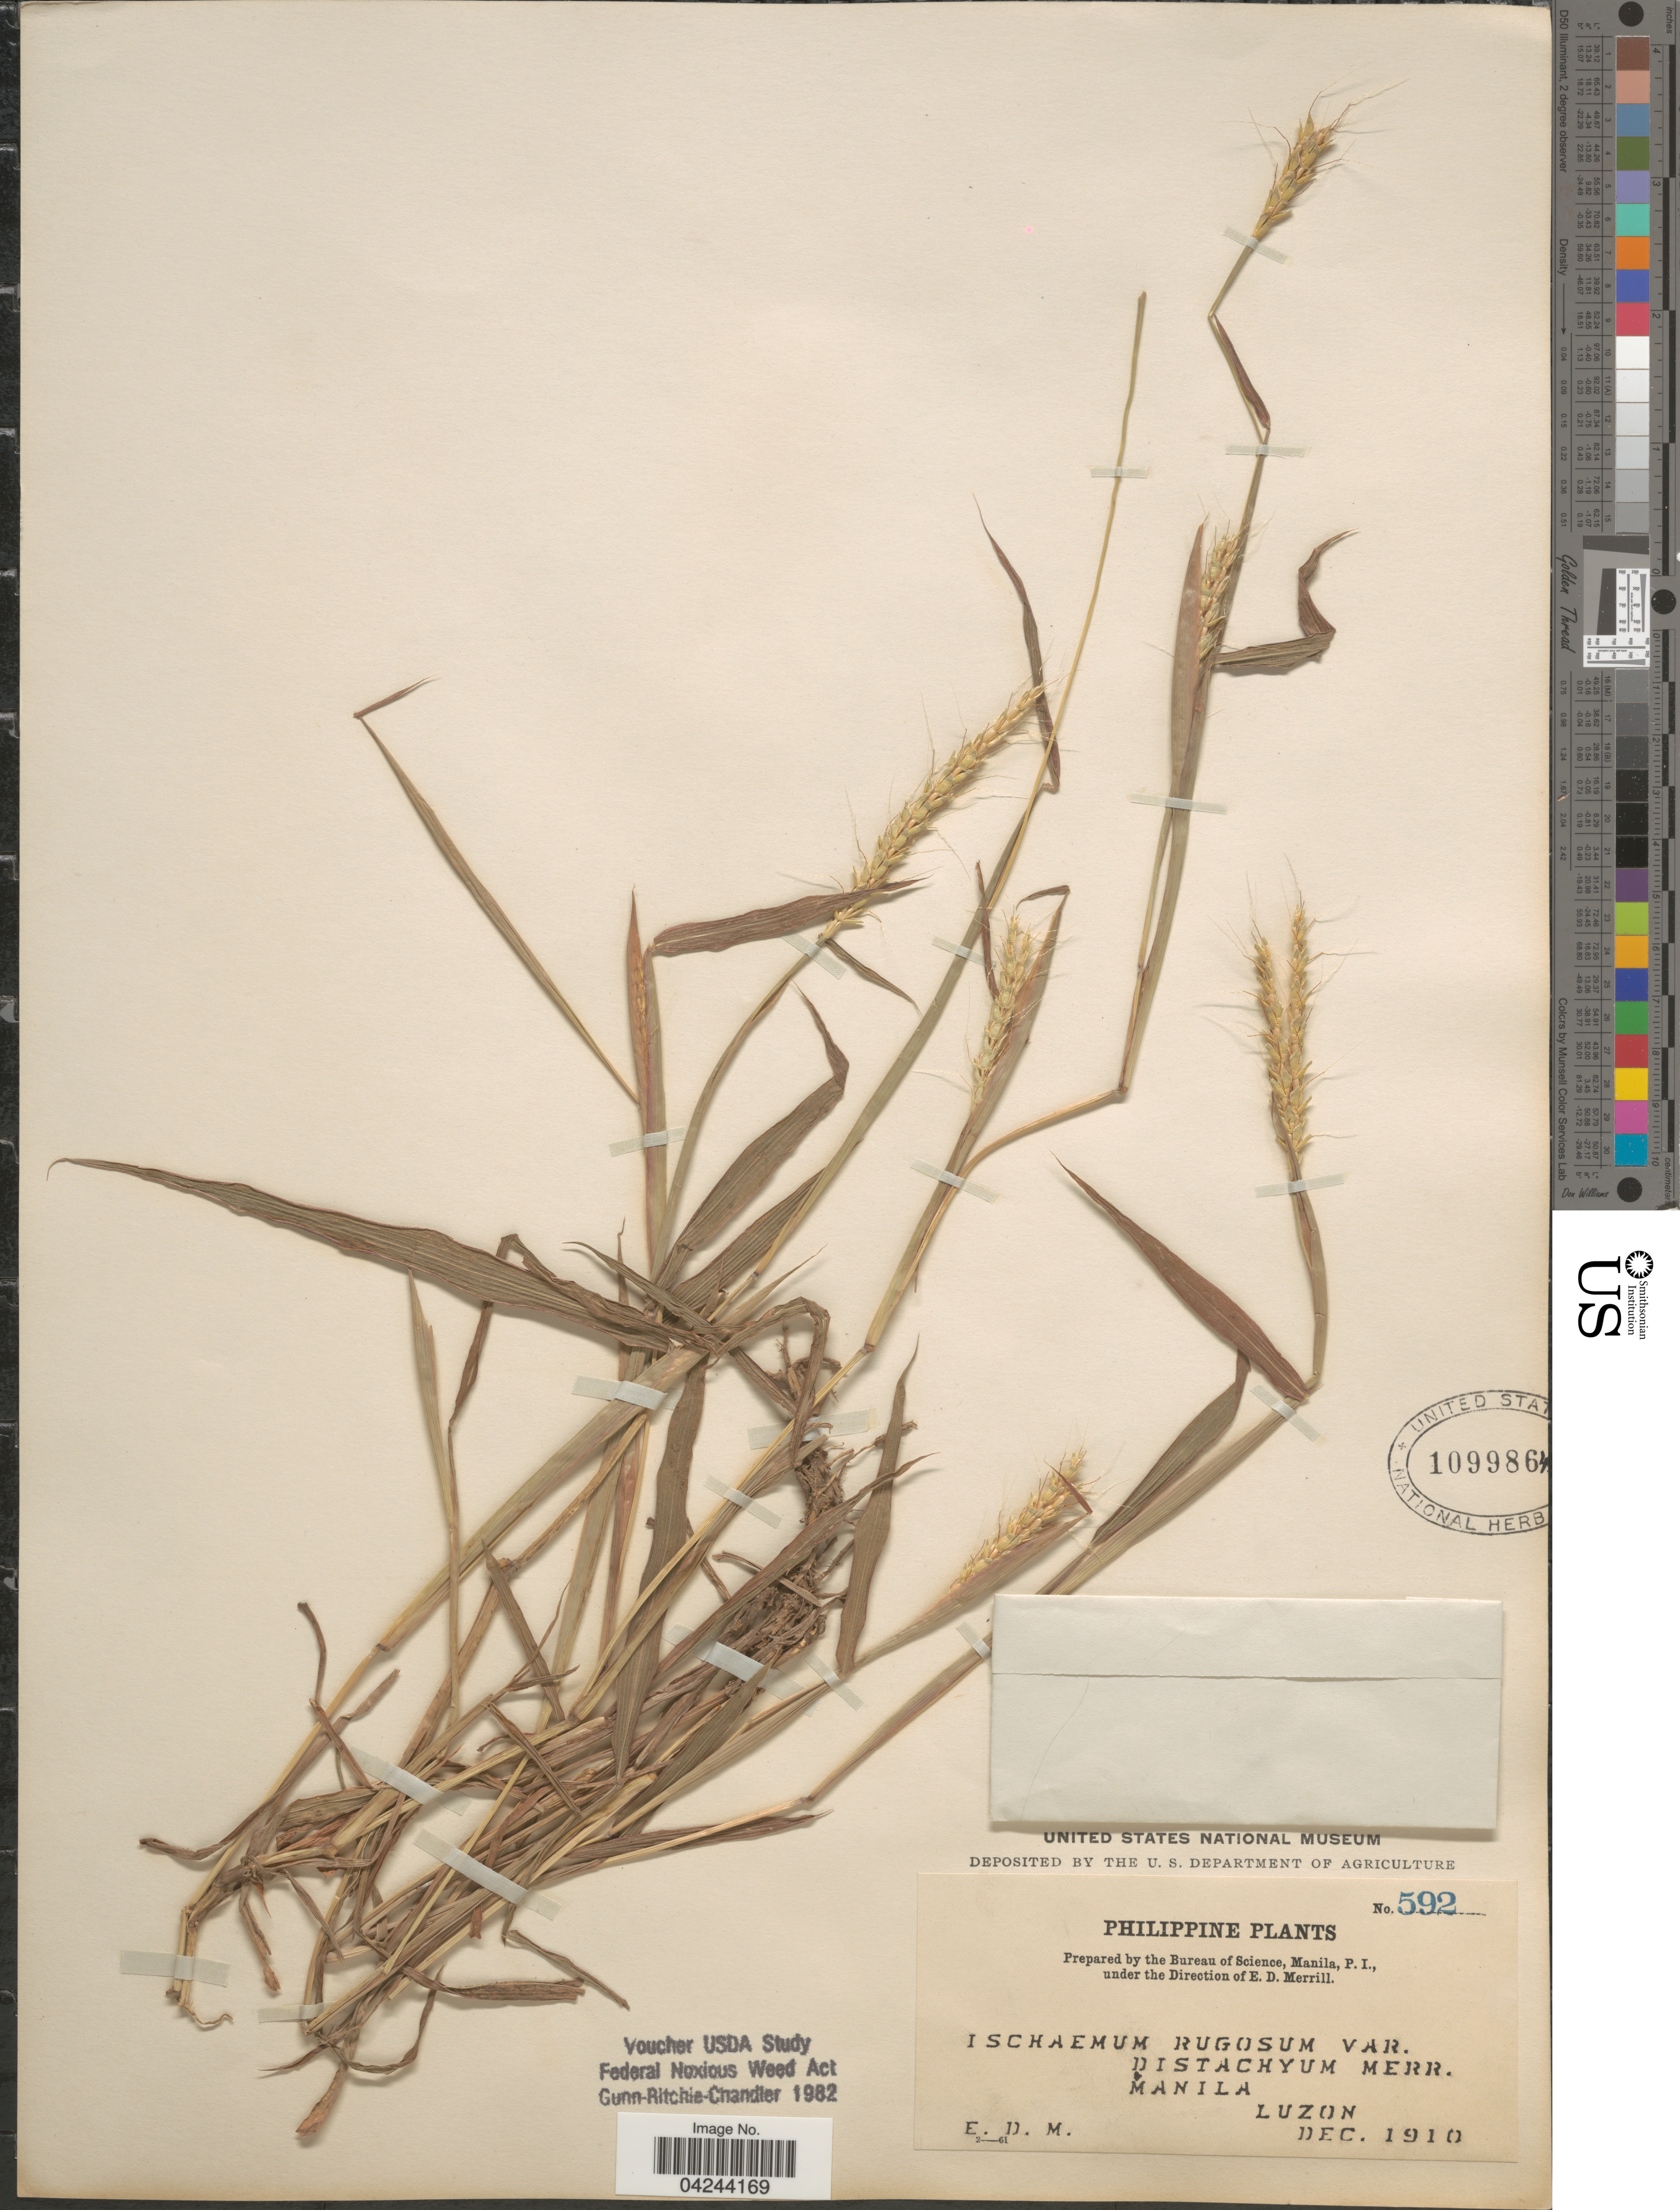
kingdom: Plantae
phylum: Tracheophyta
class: Liliopsida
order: Poales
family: Poaceae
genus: Ischaemum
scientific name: Ischaemum rugosum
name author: Salisb.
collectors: E. D. Merrill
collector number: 592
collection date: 1910-12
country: Philippines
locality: Manila. Luzon.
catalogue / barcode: US 1099864